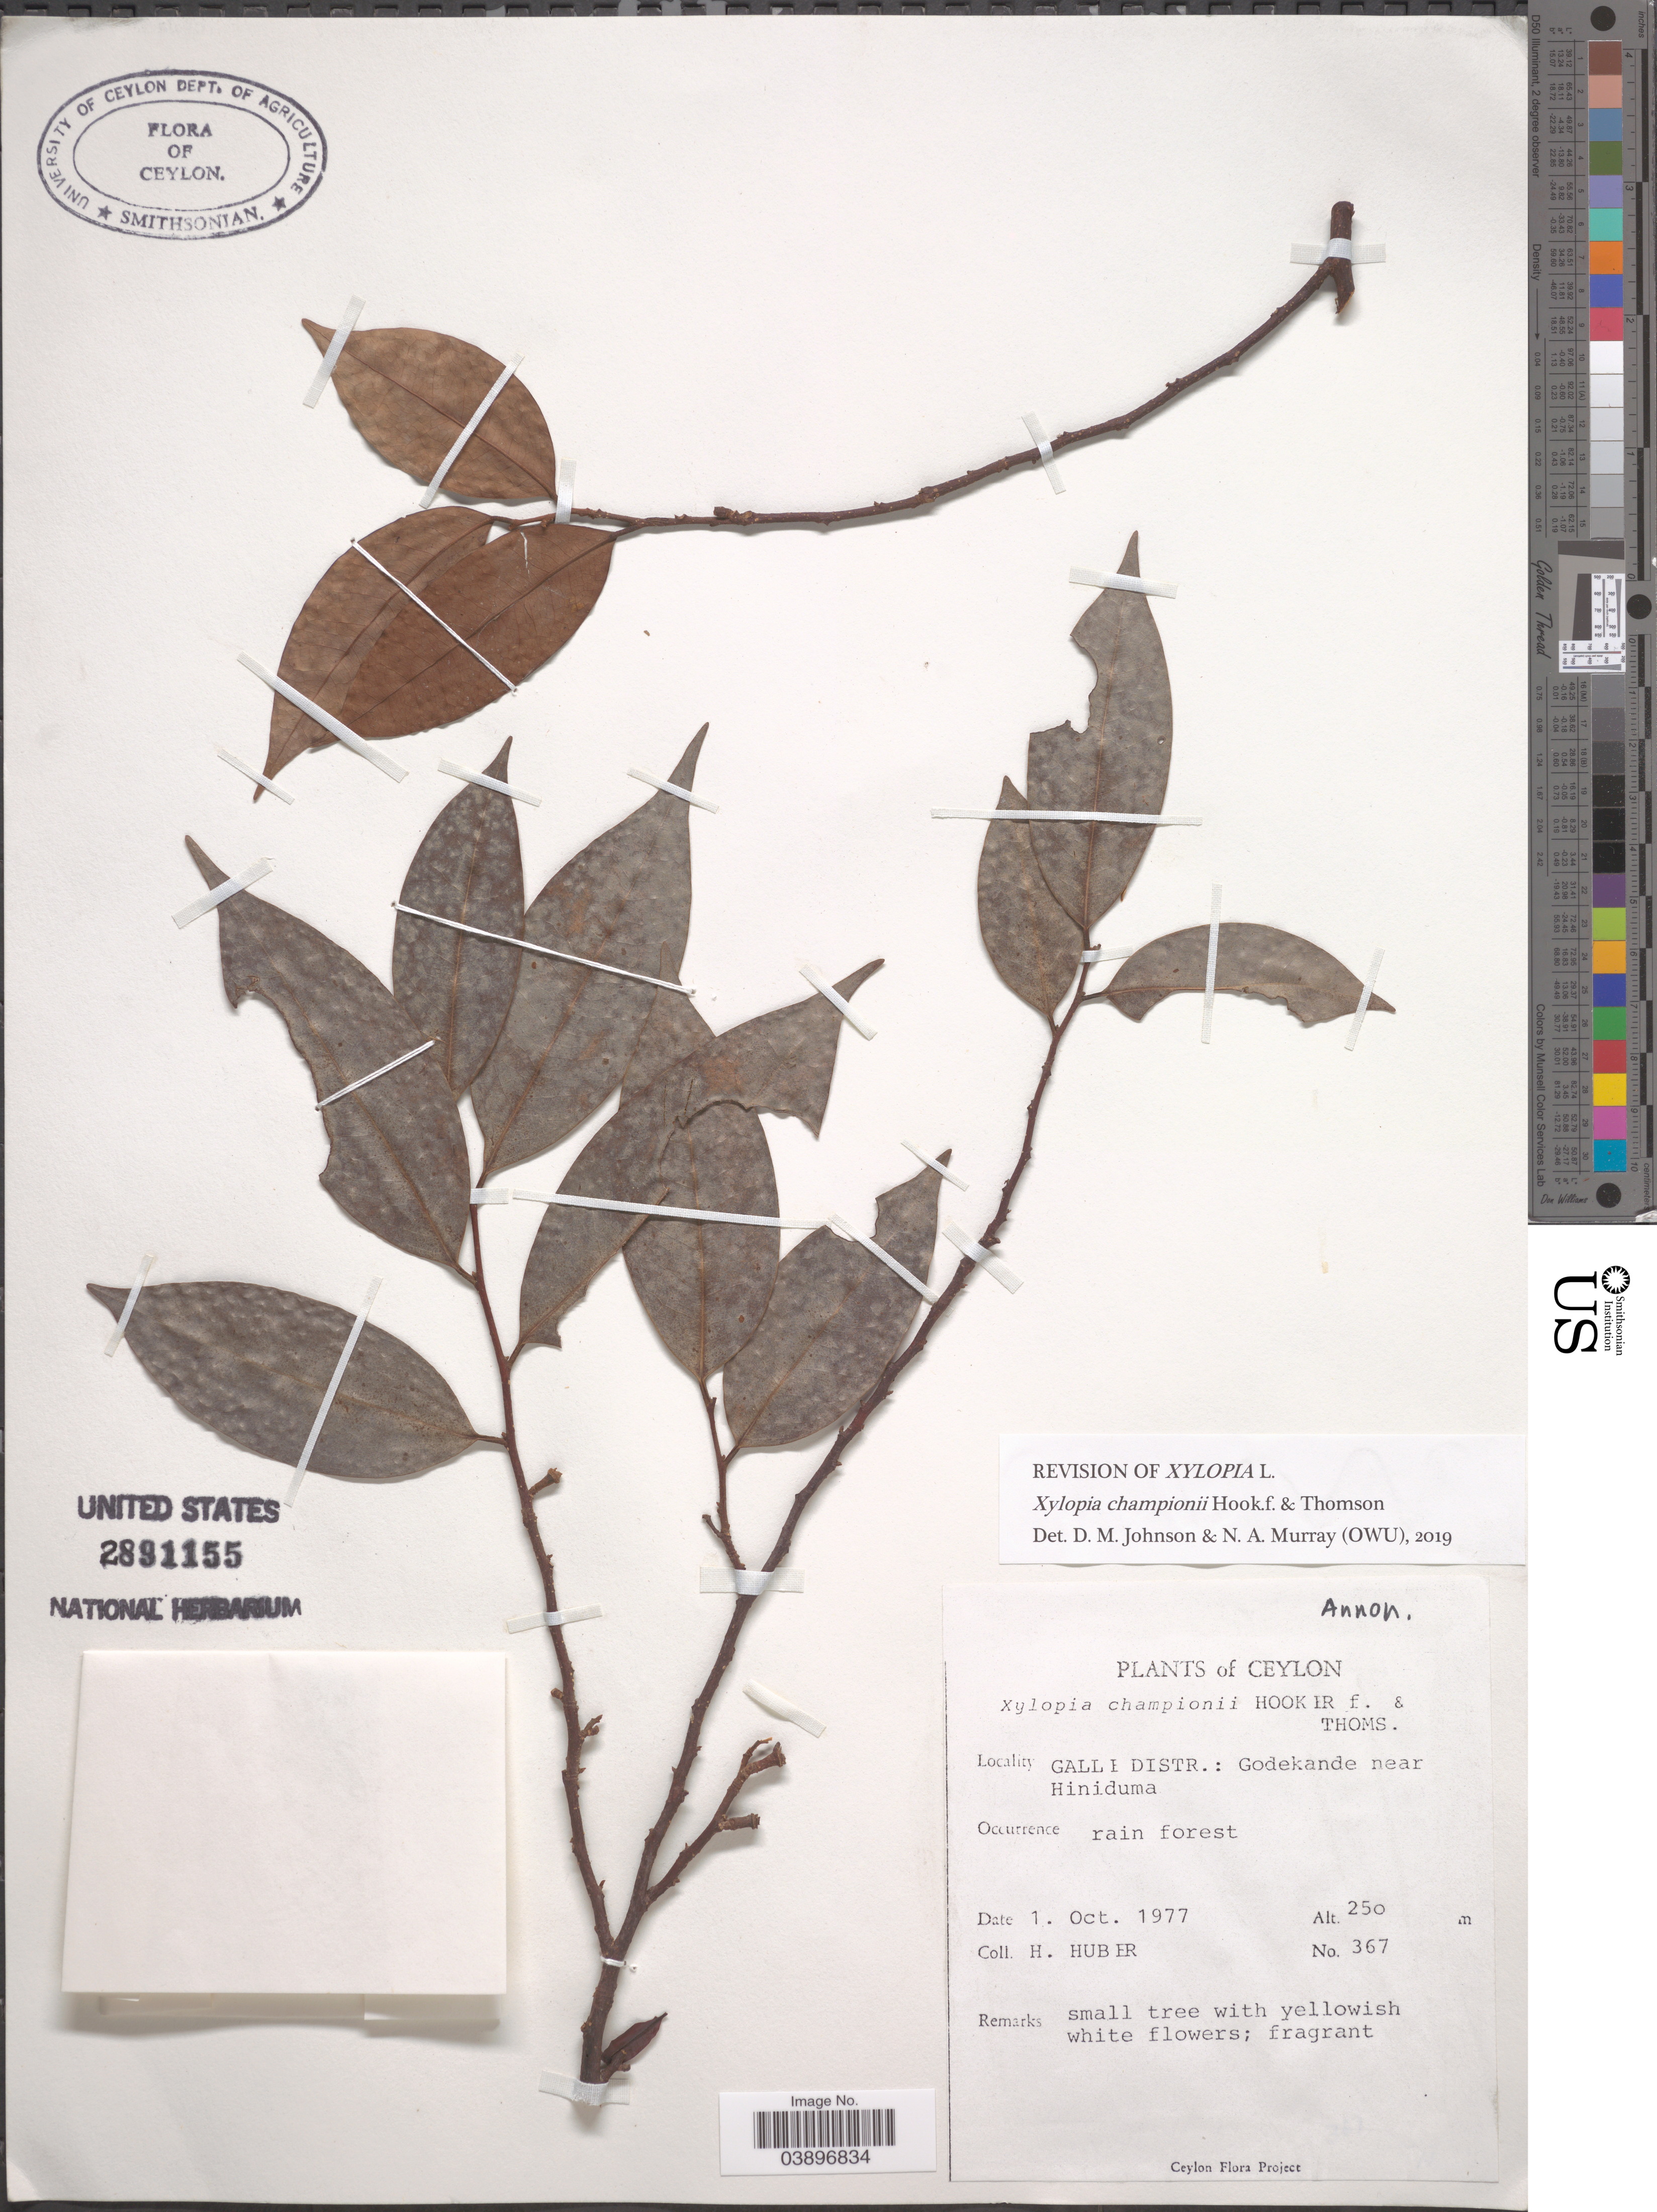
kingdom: Plantae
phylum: Tracheophyta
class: Magnoliopsida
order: Magnoliales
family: Annonaceae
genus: Xylopia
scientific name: Xylopia championii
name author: Hook. f. & Thomson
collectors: H. Huber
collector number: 367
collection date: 1977-10-01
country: Sri Lanka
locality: Ceylon. Galle Distr.: Godekande near Hiniduma.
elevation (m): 250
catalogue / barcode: US 2891155